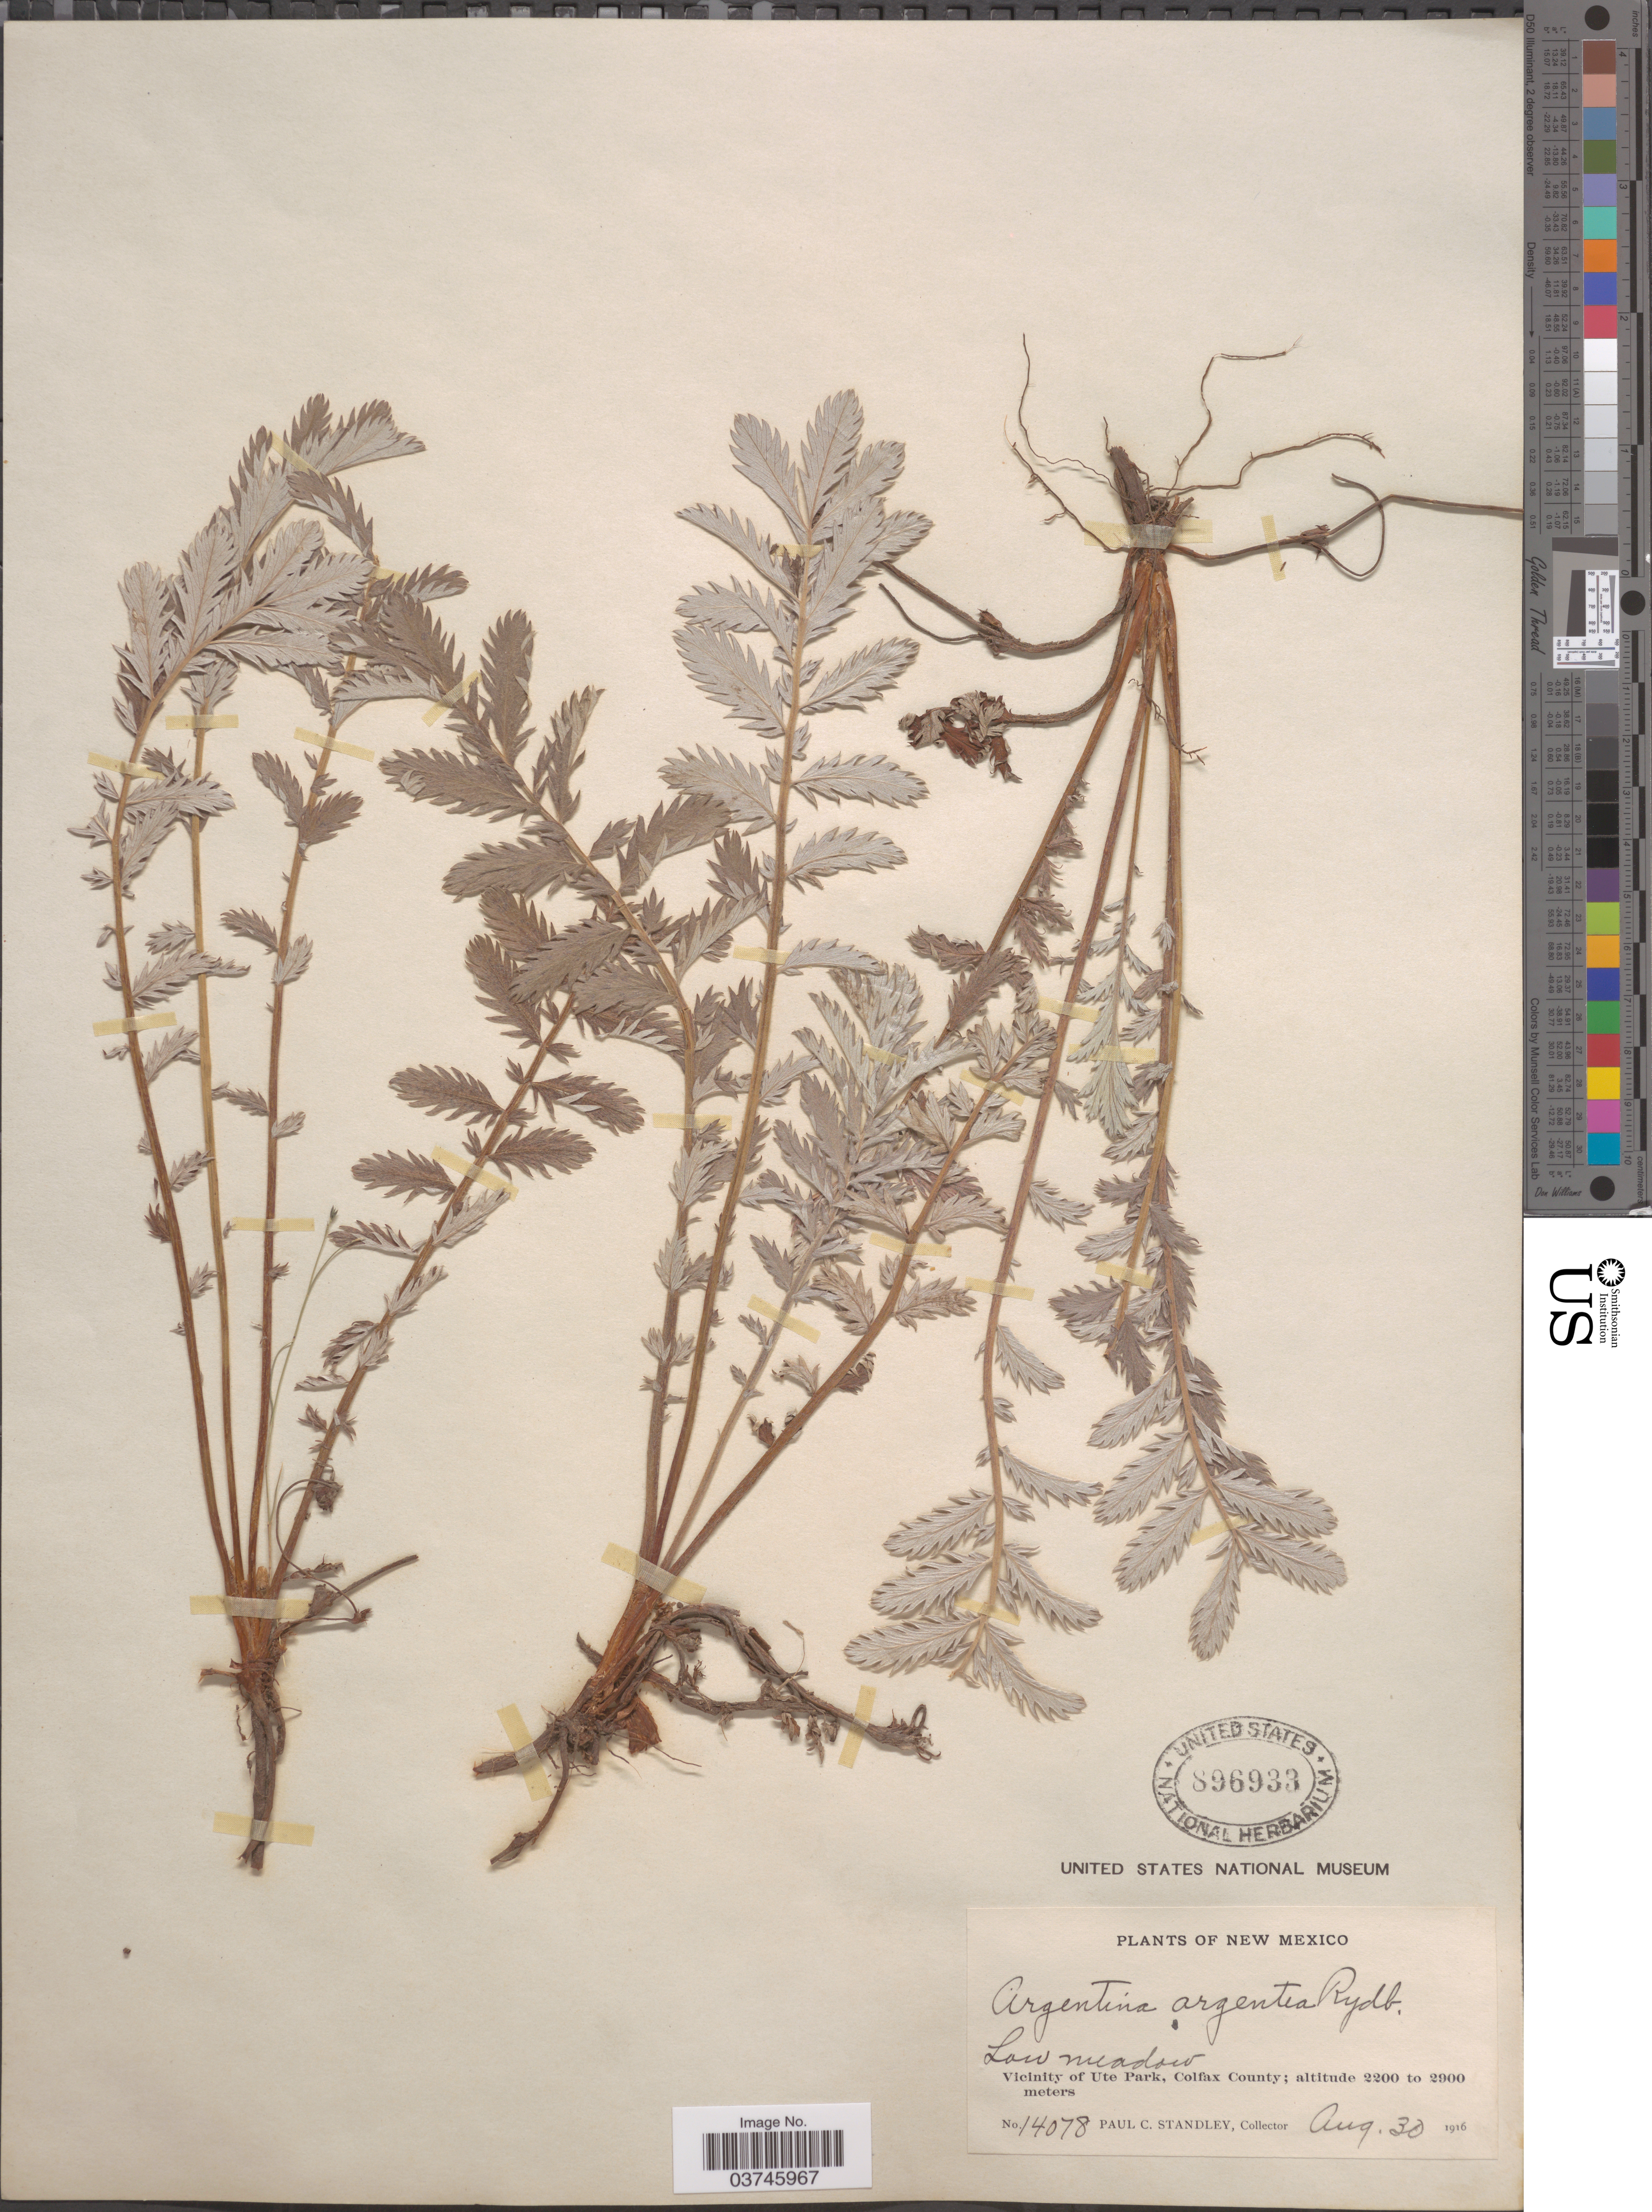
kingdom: Plantae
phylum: Tracheophyta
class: Magnoliopsida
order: Rosales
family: Rosaceae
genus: Argentina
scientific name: Argentina anserina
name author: (L.) Rydb.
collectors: P. C. Standley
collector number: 14078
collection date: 1916-08-30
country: United States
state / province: New Mexico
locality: Vicinity of Ute Park, Colfax County.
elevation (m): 2200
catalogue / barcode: US 896933